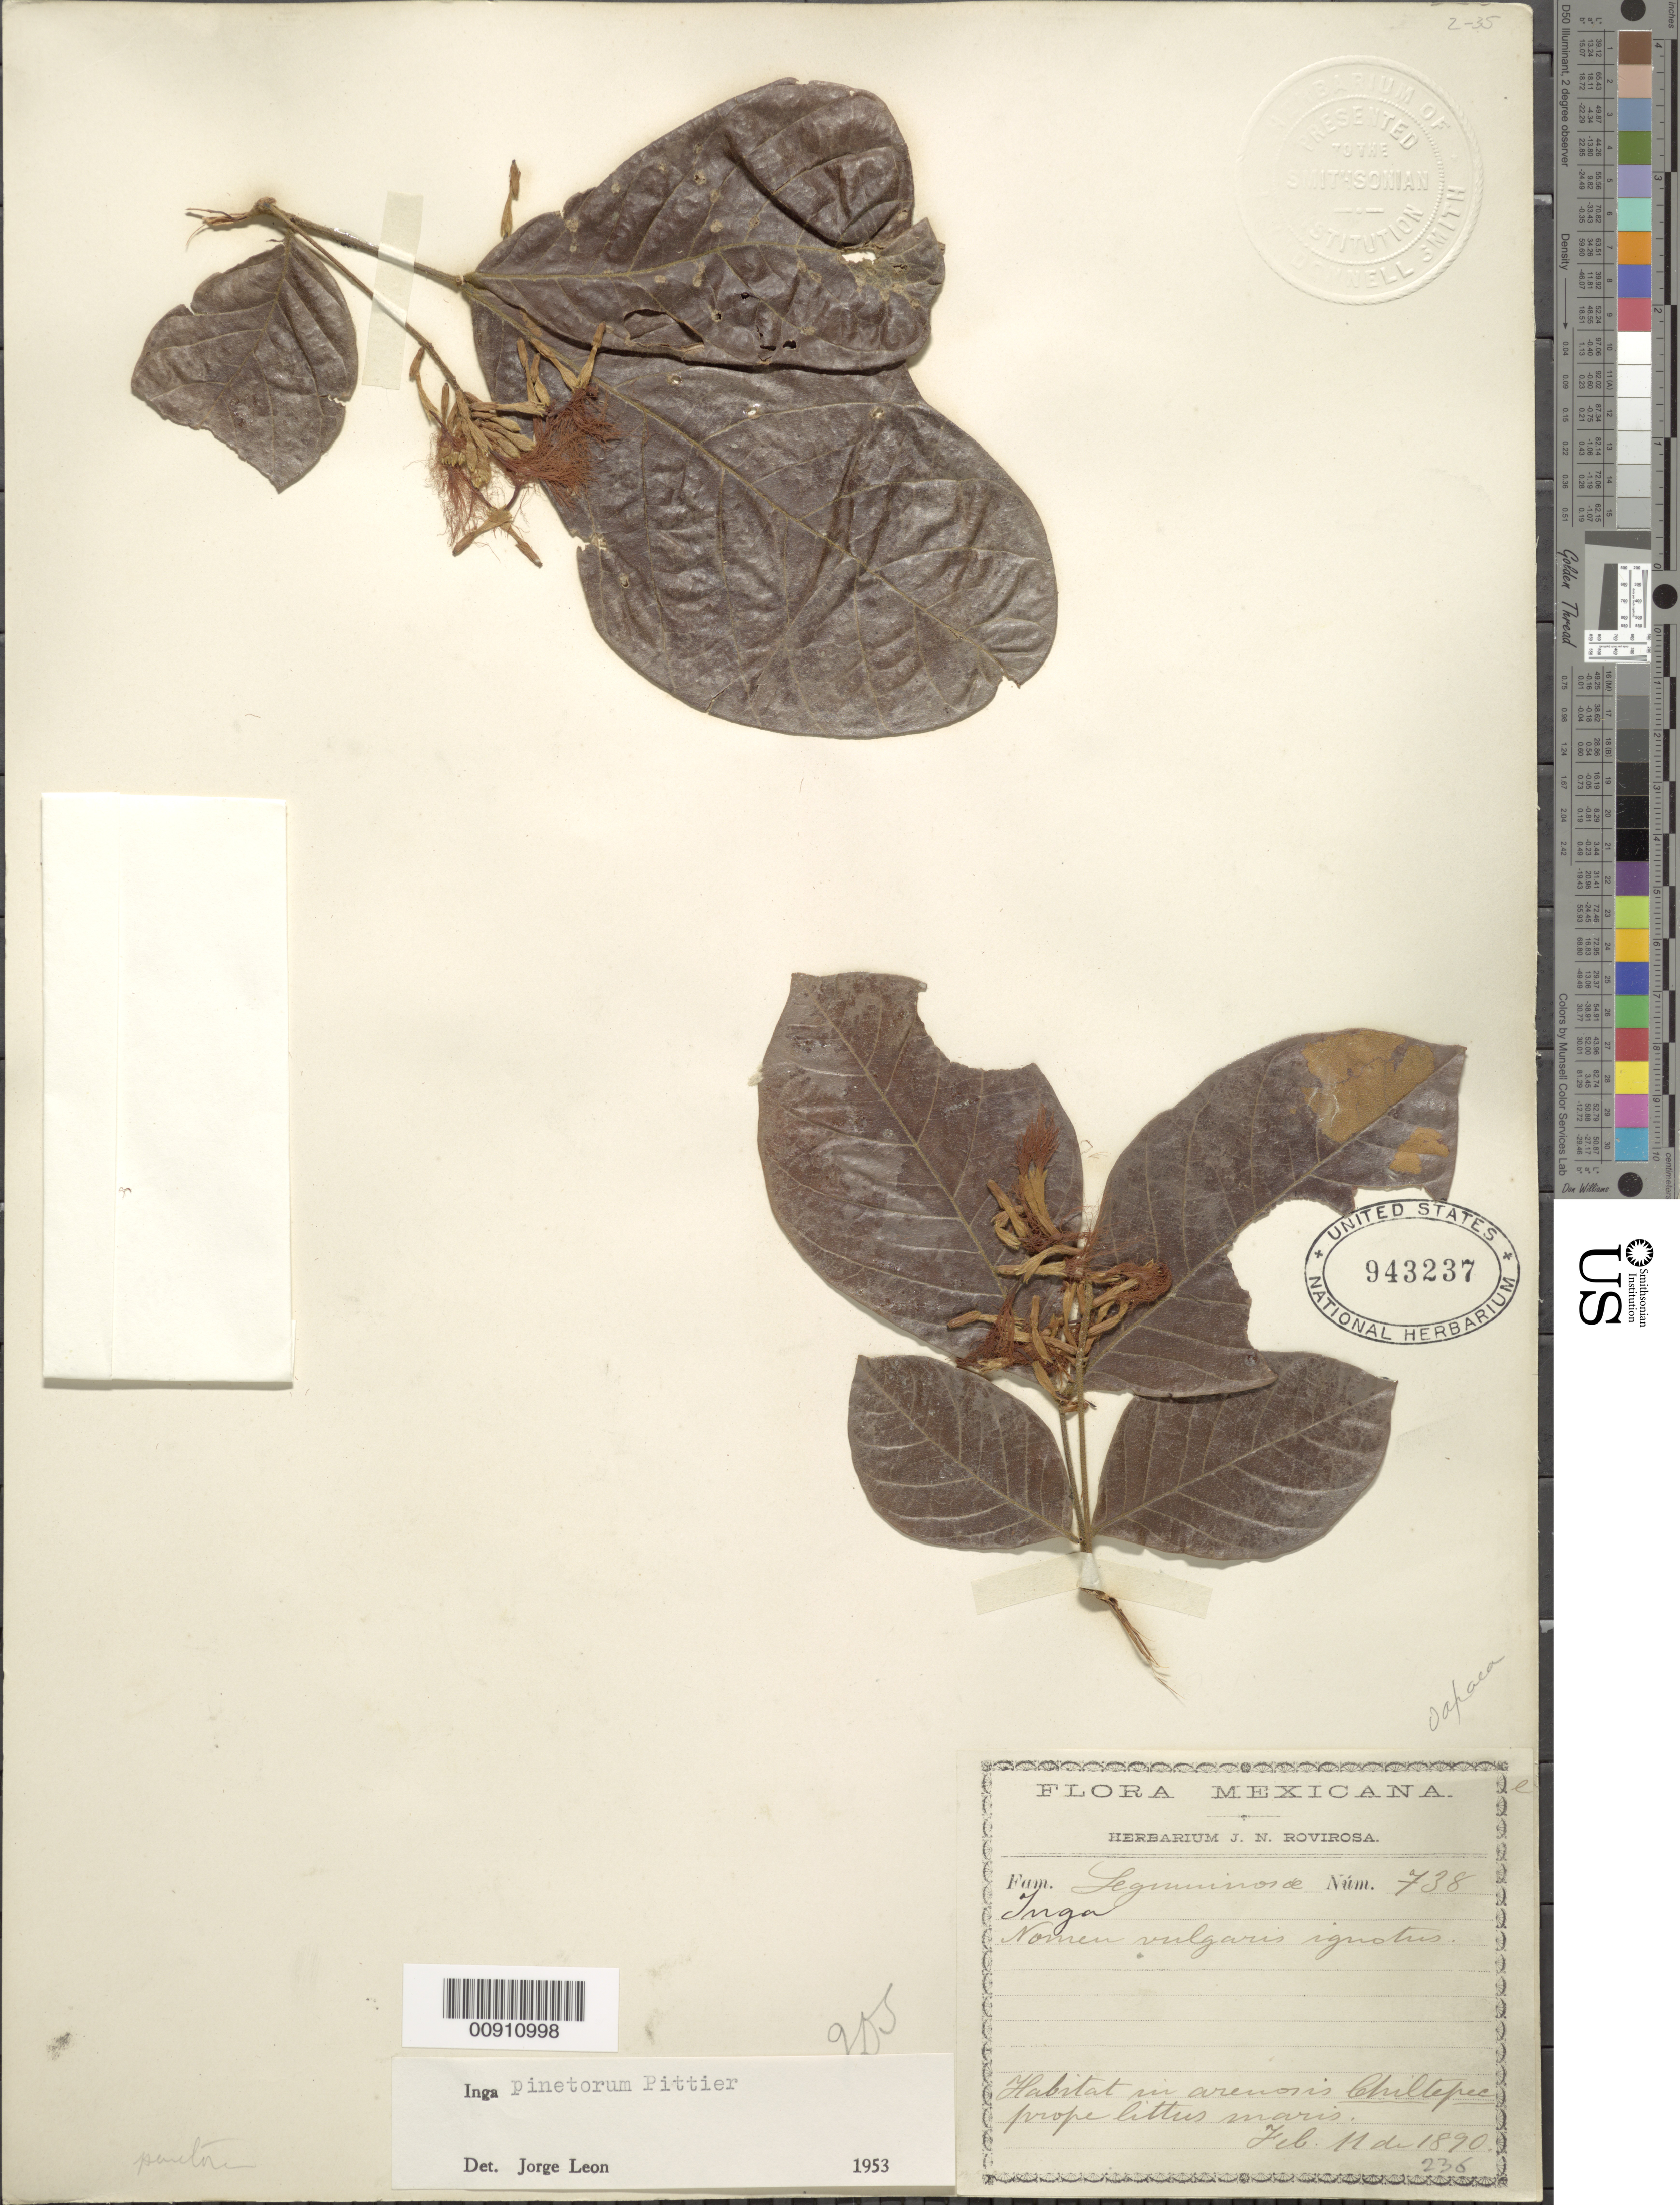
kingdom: Plantae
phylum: Tracheophyta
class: Magnoliopsida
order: Fabales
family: Fabaceae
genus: Inga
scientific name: Inga pinetorum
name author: Pittier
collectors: J. N. Rovirosa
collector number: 738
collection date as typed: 11 Feb 1890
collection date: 1890-02-11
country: Mexico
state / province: Oaxaca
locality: Chiltepec prope littus maris.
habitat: In arenosis.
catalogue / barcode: US 943237